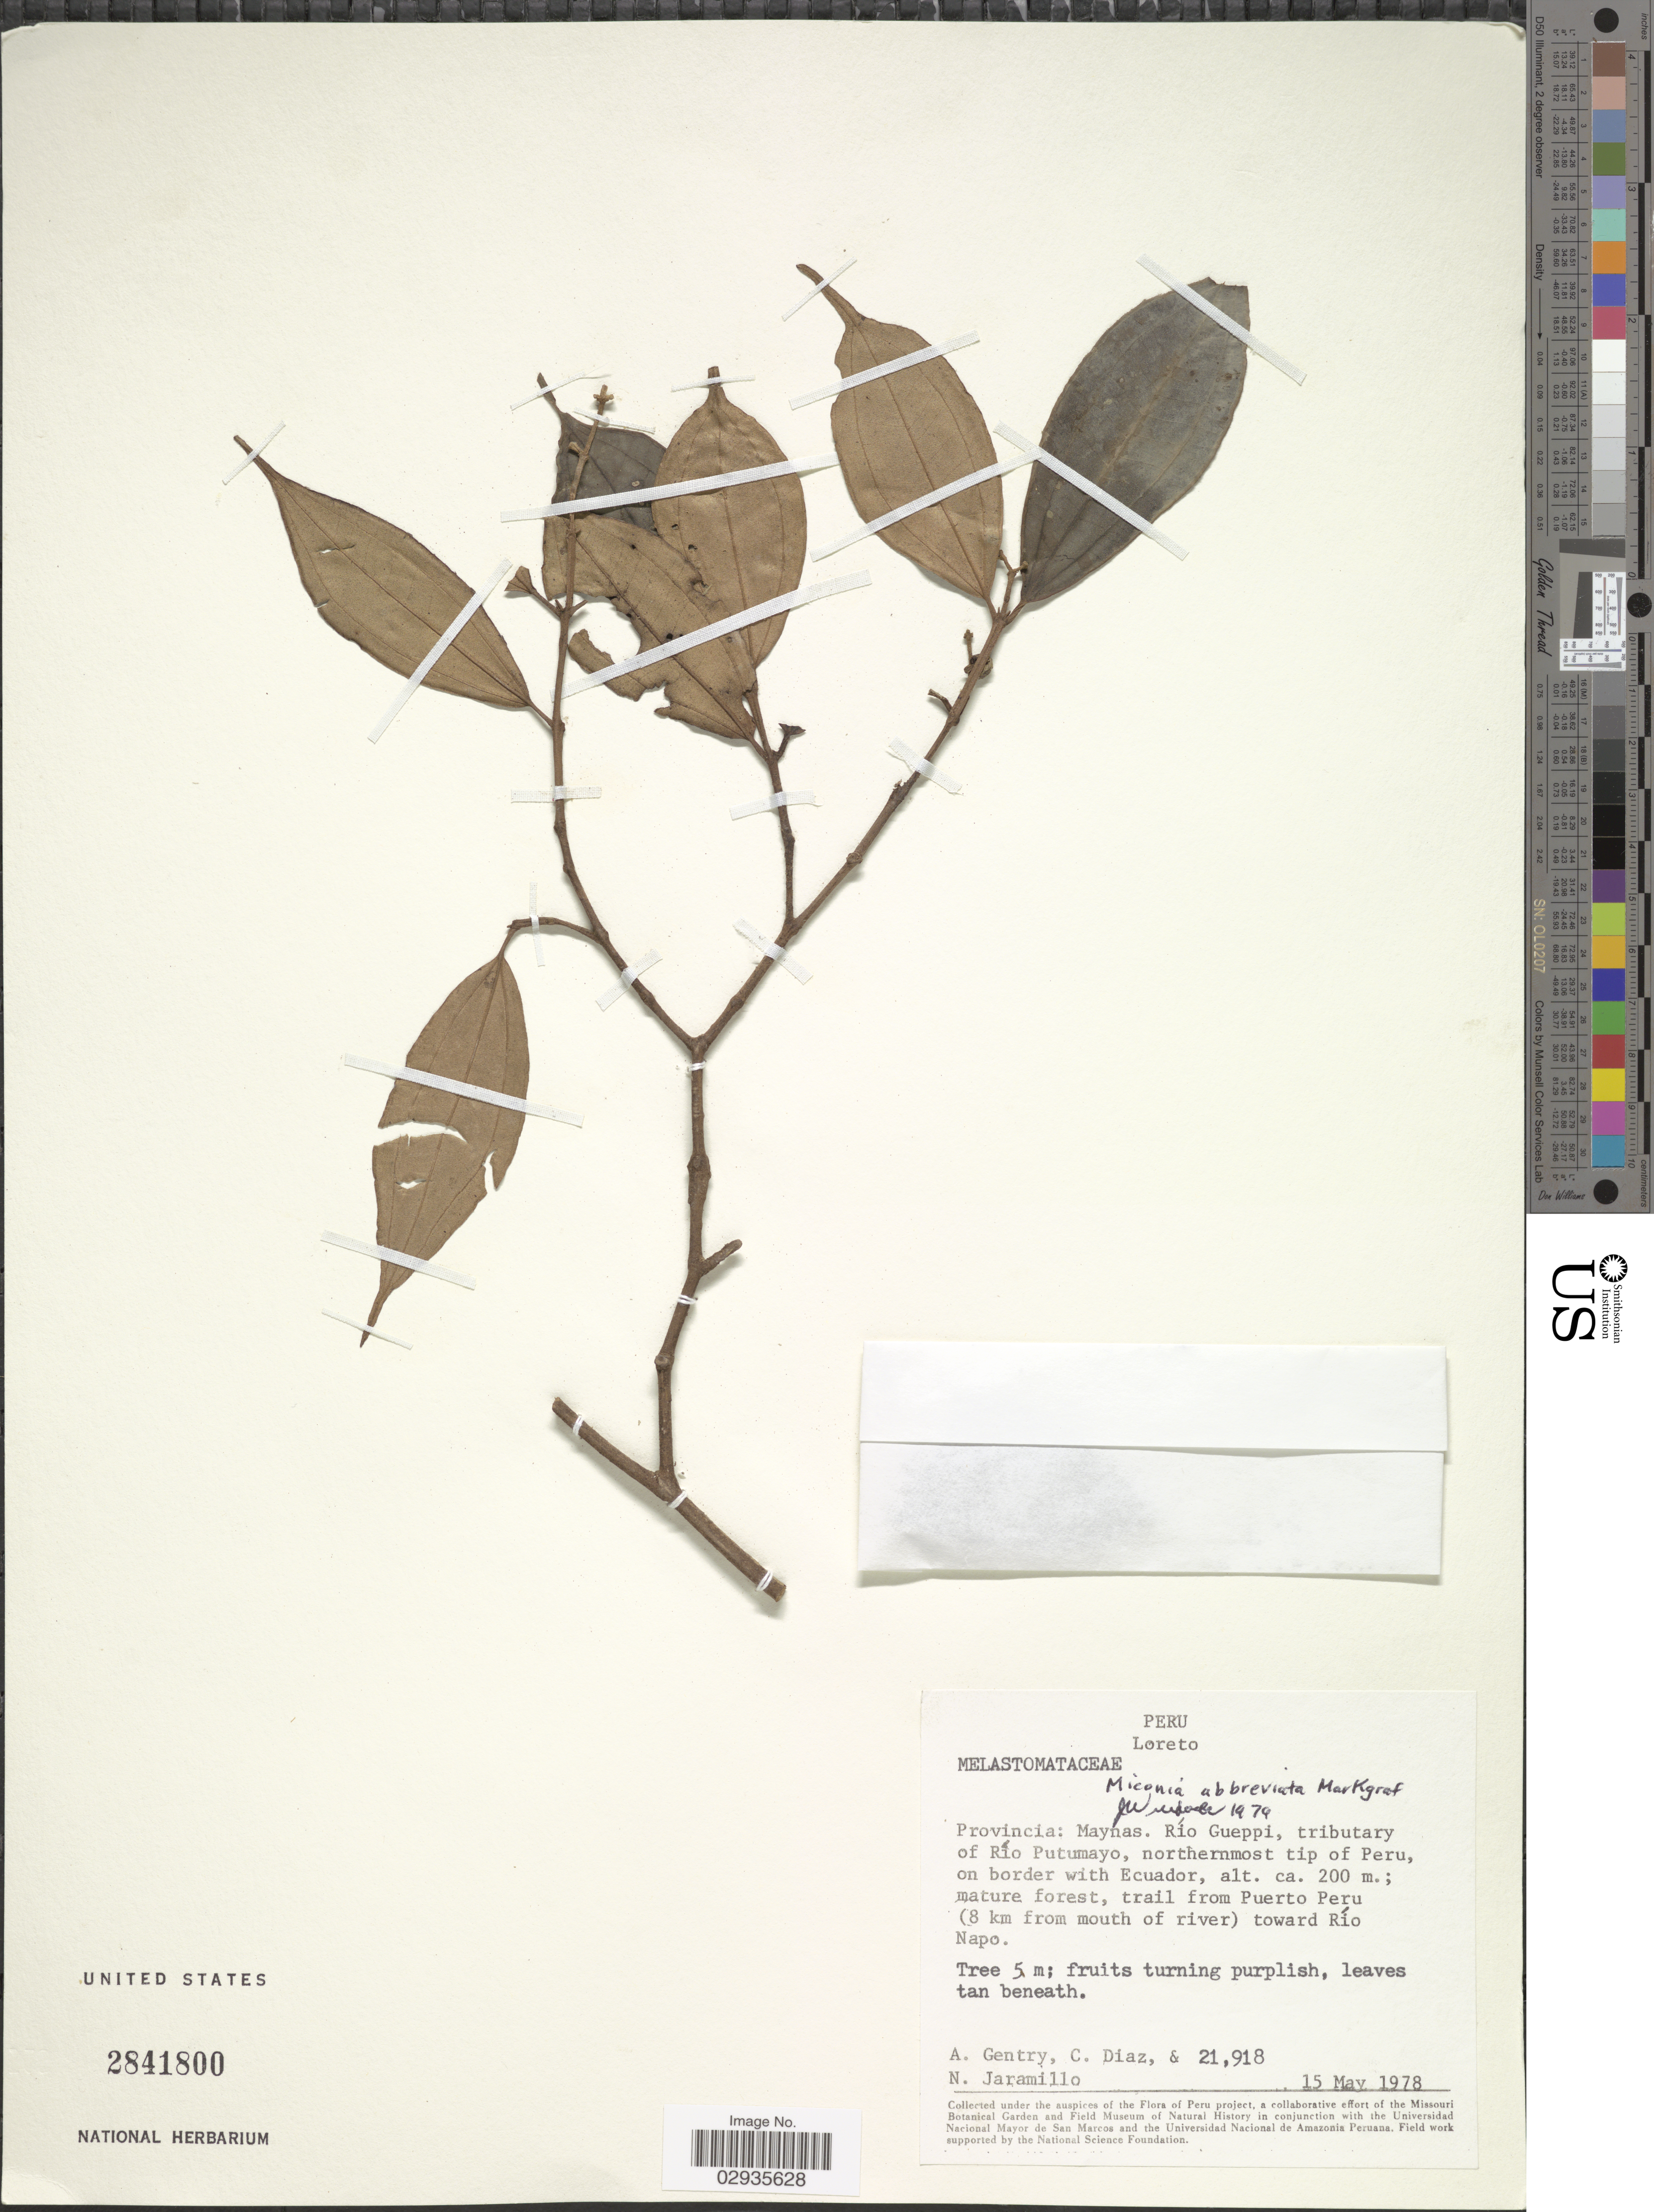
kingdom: Plantae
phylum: Tracheophyta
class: Magnoliopsida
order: Myrtales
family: Melastomataceae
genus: Miconia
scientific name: Miconia abbreviata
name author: Markgr.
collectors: A. H. Gentry, C. Díaz & N. Jaramillo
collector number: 21918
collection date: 1978-05-15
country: Peru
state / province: Loreto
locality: Provincia: Maynas. Río Gueppi, tributary of Río Putumayo, northernmost tip of Peru, on border with Ecuador, trail from Puerto Peru (8 km from mouth of river) toward Río Napo.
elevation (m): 200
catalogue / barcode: US 2841800